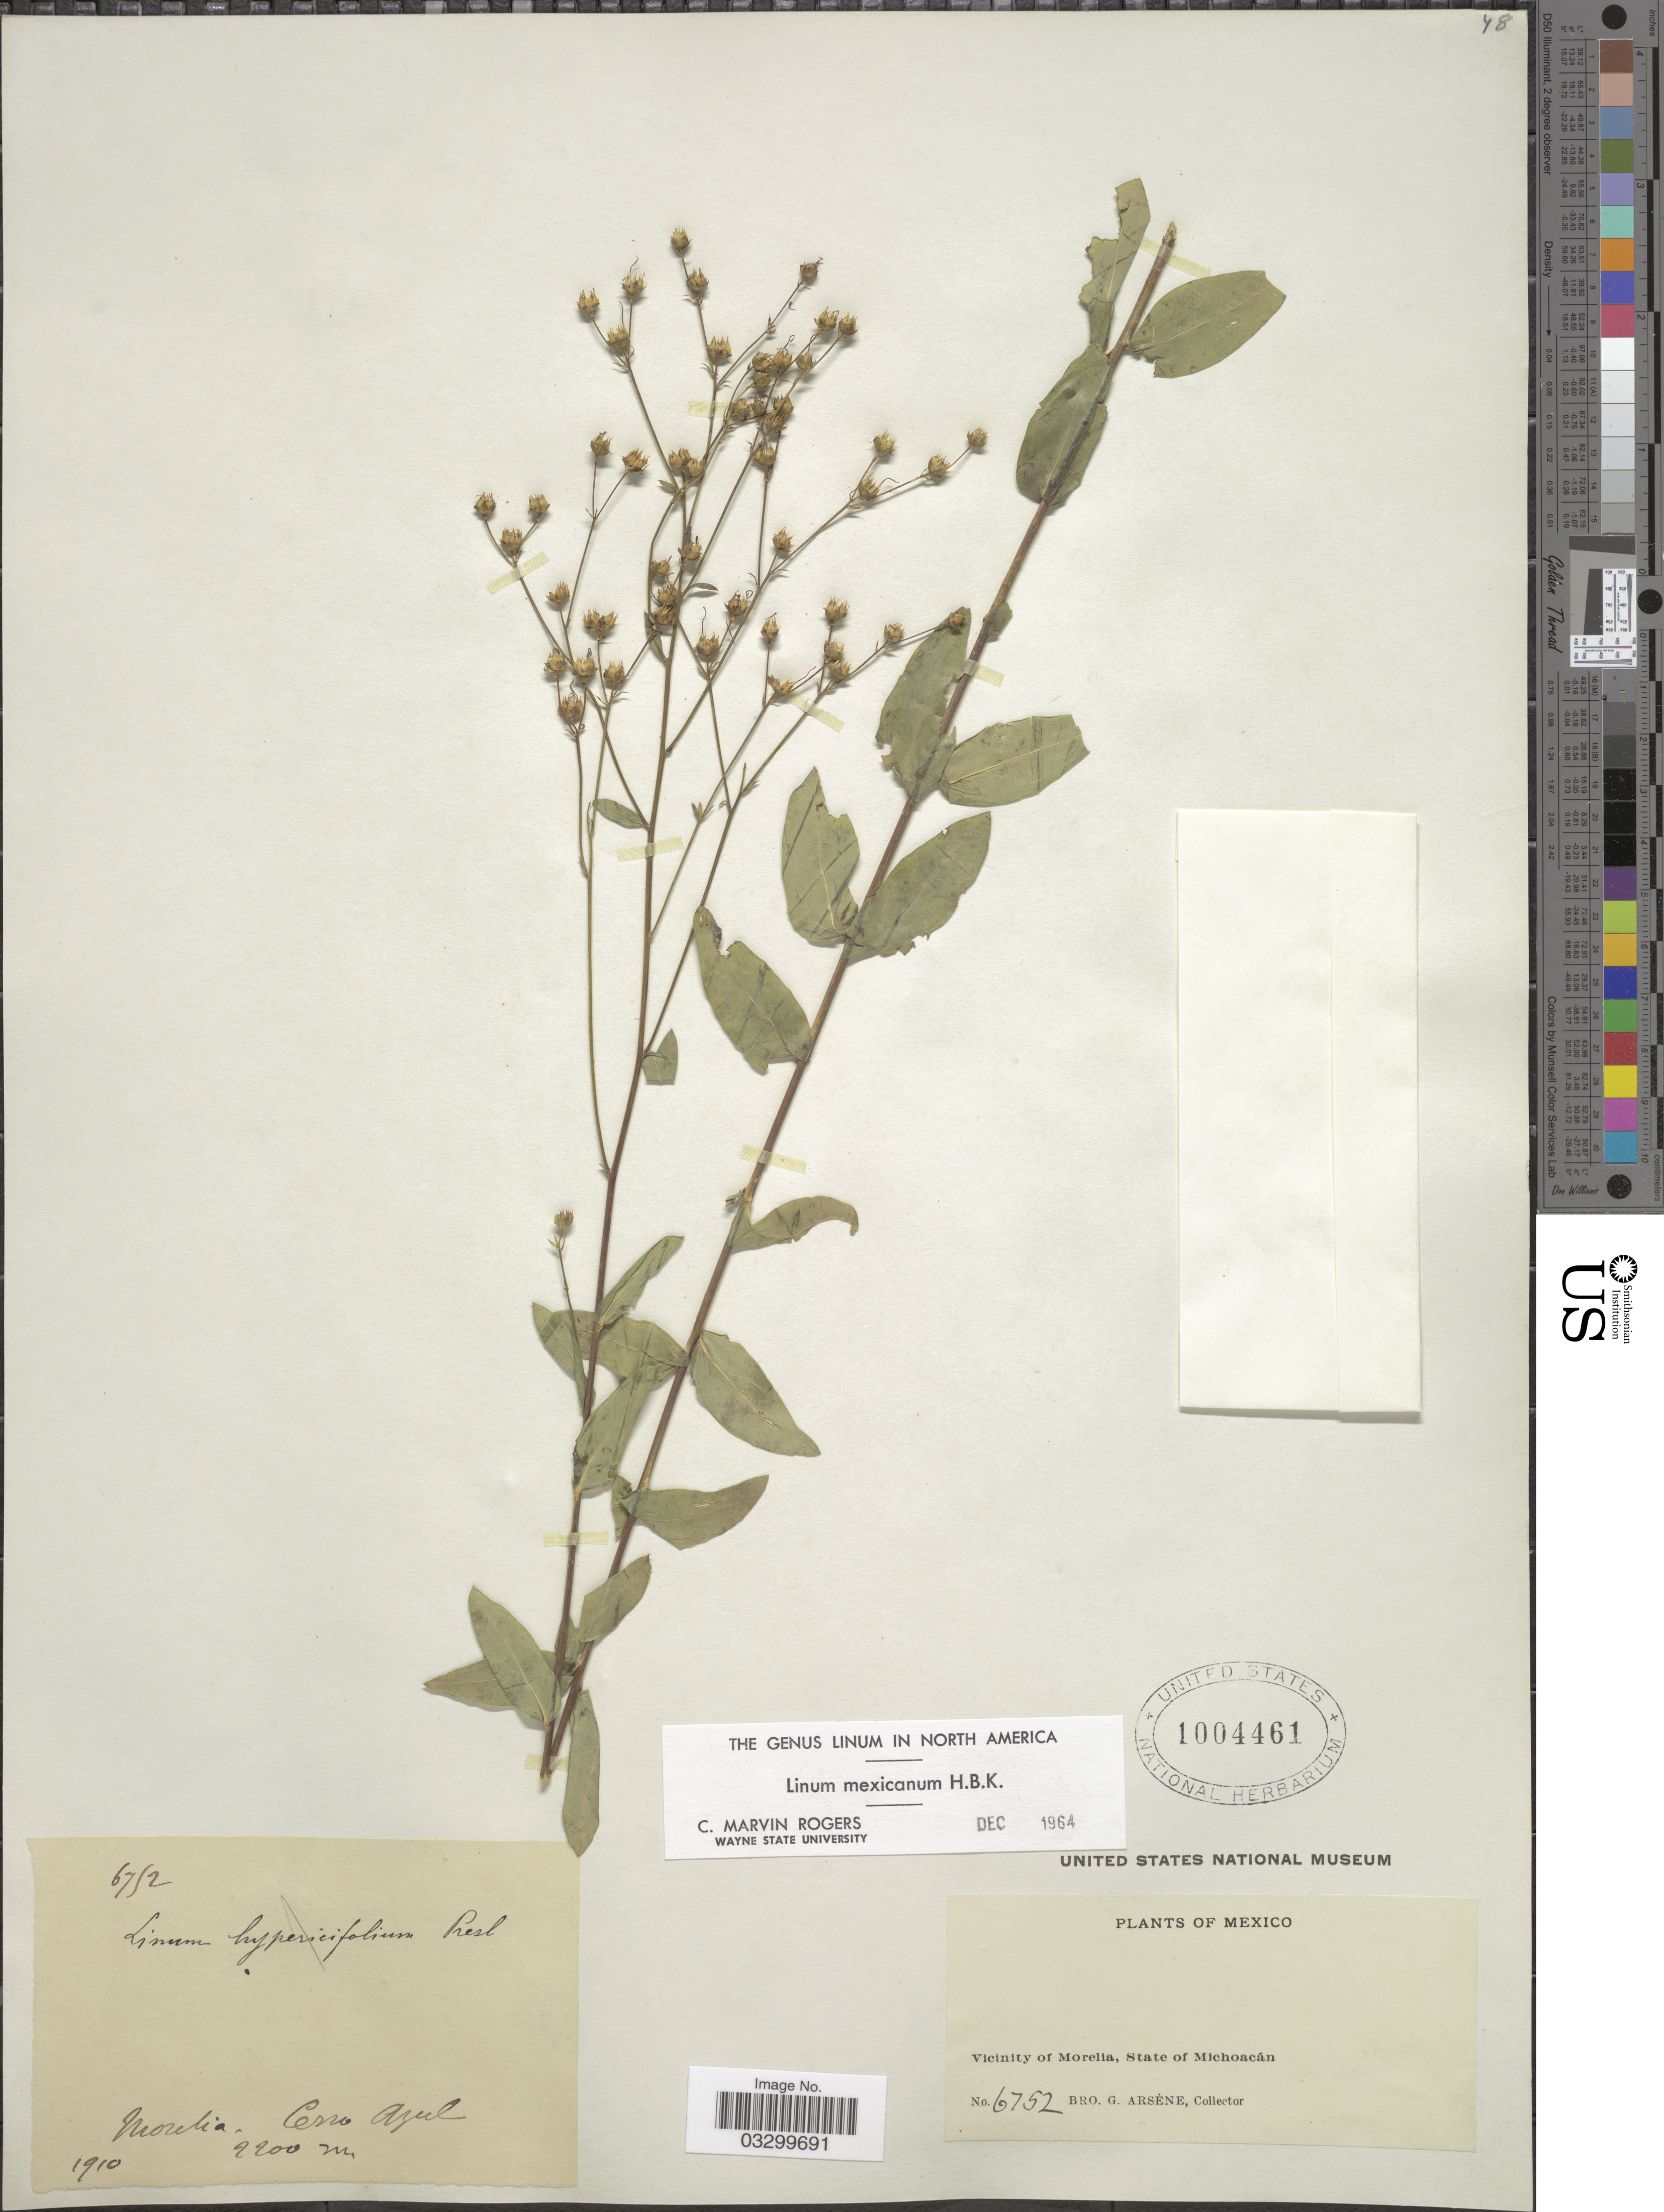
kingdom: Plantae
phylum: Tracheophyta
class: Magnoliopsida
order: Malpighiales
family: Linaceae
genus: Linum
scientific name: Linum mexicanum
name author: Kunth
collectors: Bro. G. Arsène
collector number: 6752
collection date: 1910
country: Mexico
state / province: Michoacán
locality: Vicinity of Morelia, Cerro Azul.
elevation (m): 2200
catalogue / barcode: US 1004461